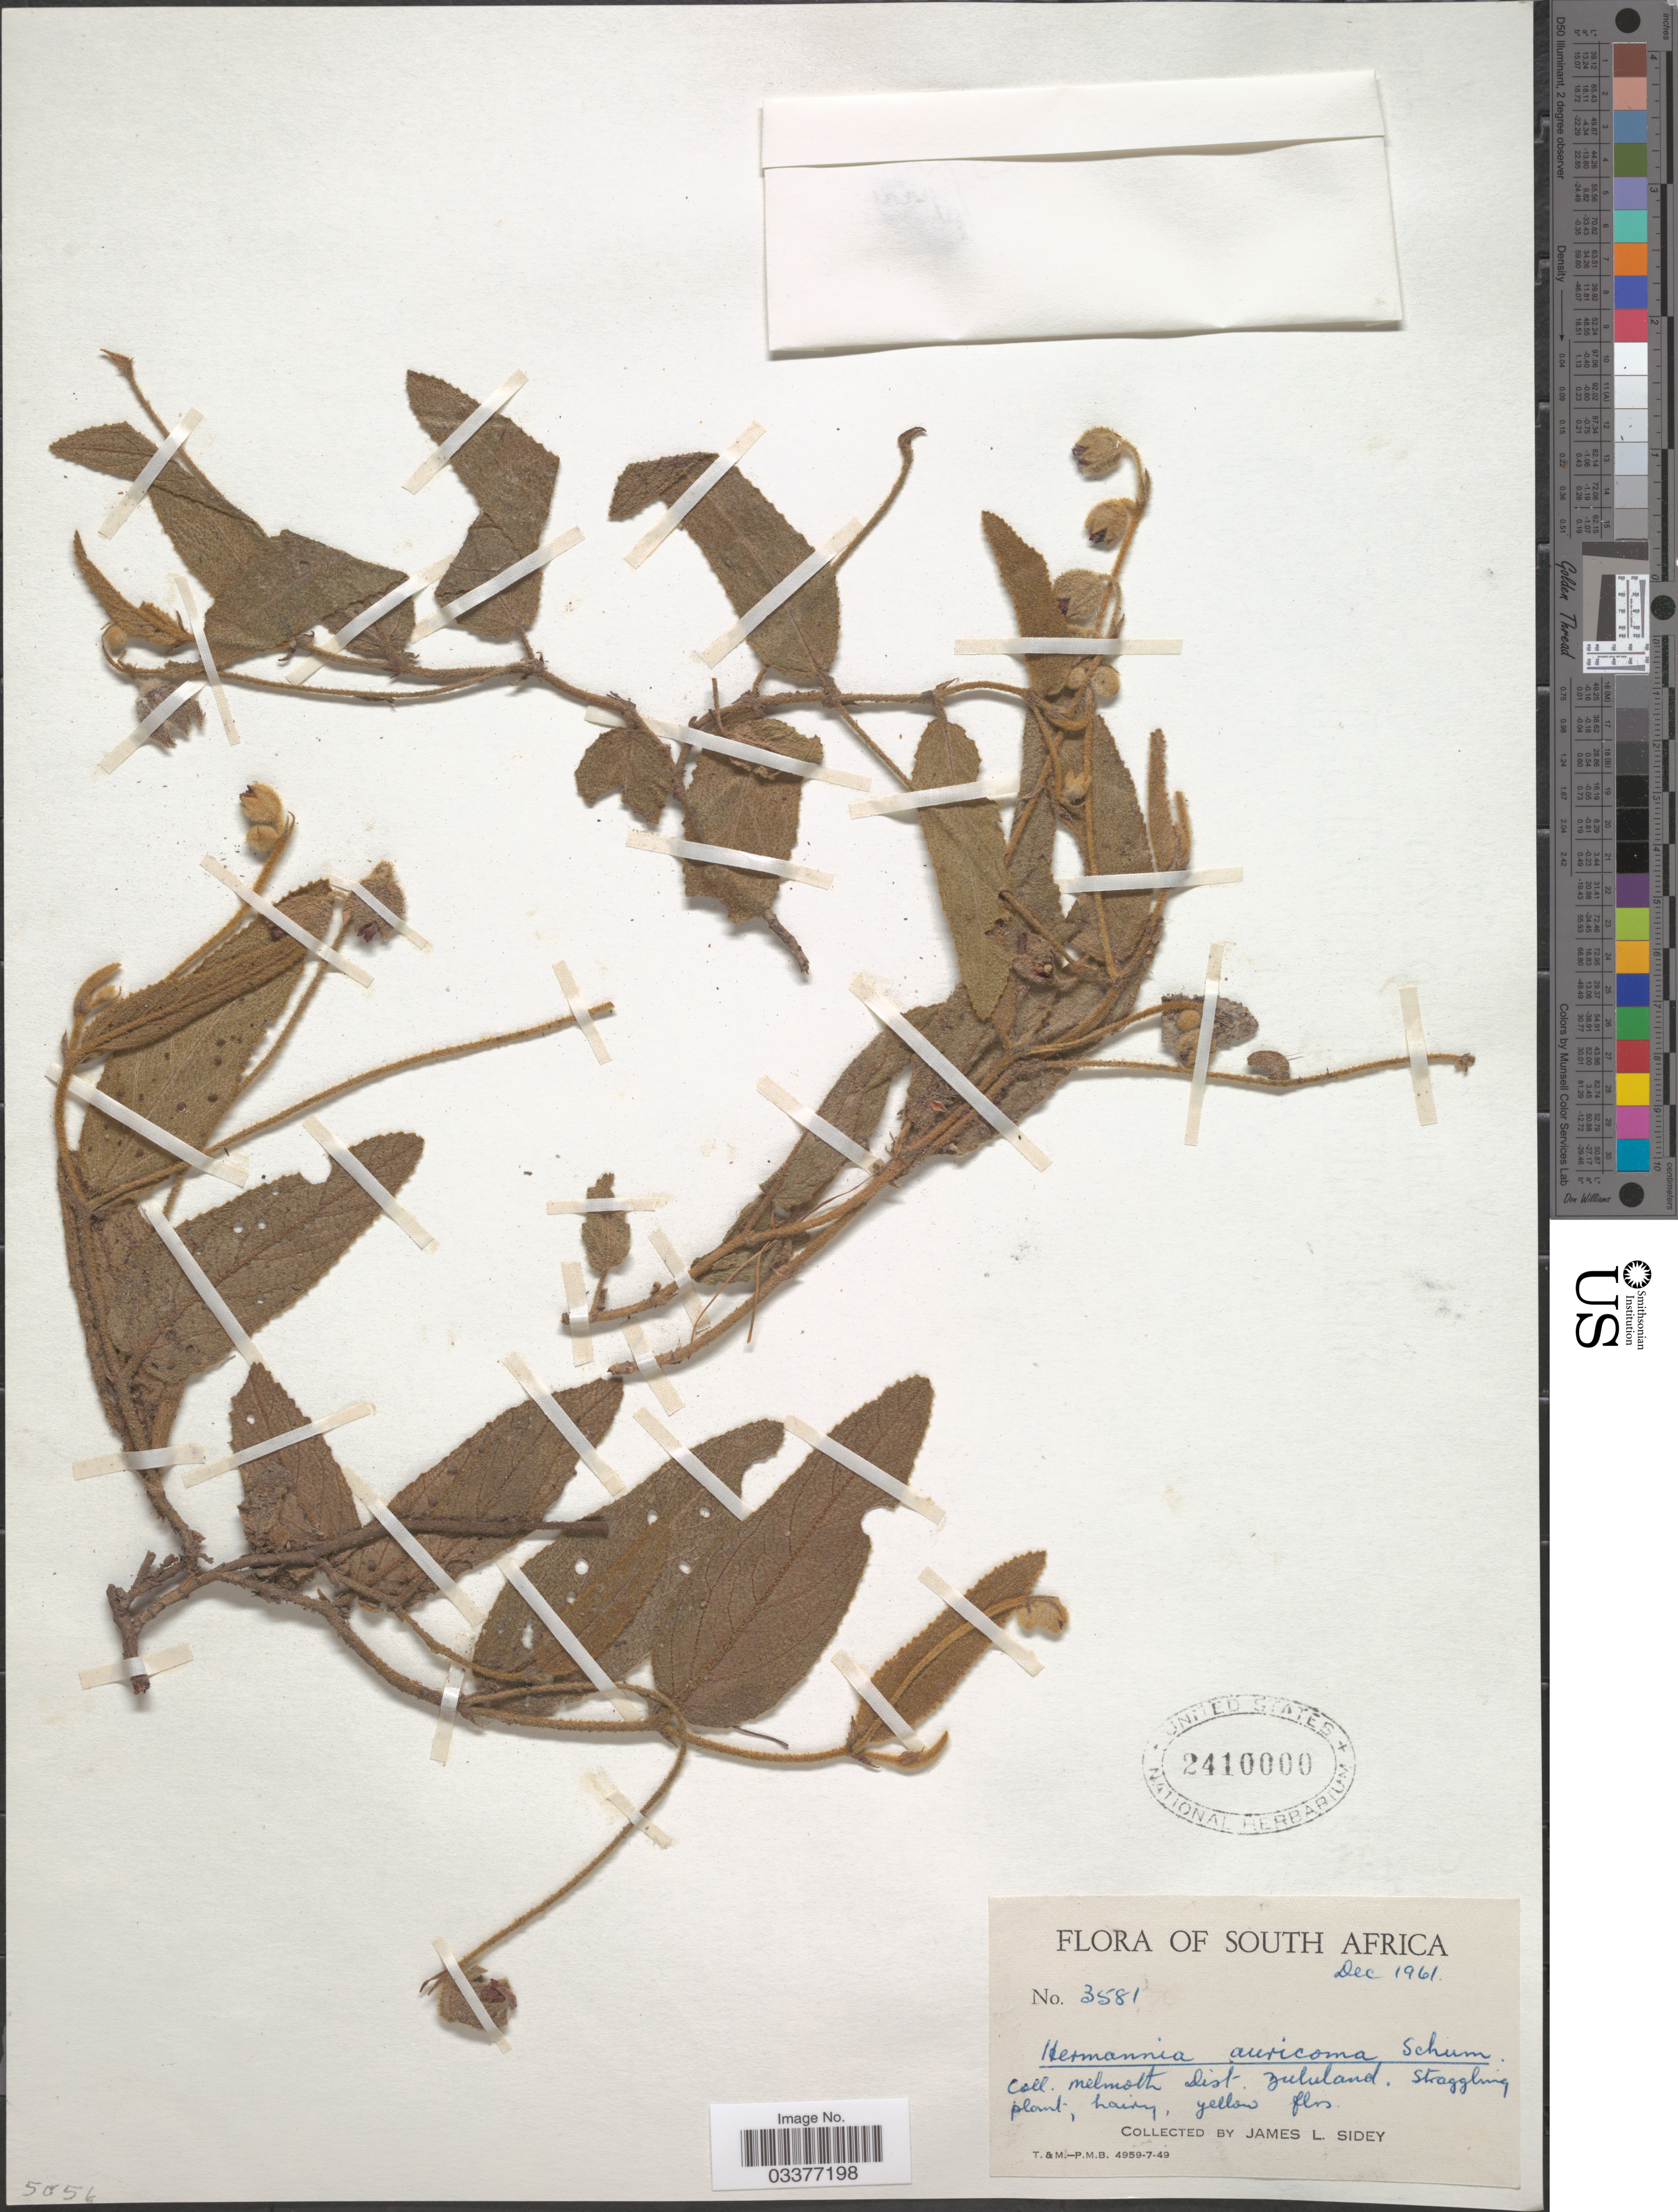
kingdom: Plantae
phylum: Tracheophyta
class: Magnoliopsida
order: Malvales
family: Malvaceae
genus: Hermannia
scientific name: Hermannia auricoma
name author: K. Schum.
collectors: J. L. Sidey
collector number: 3581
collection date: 1961-12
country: South Africa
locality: Melmoth Dist. Zululand.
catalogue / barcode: US 2410000